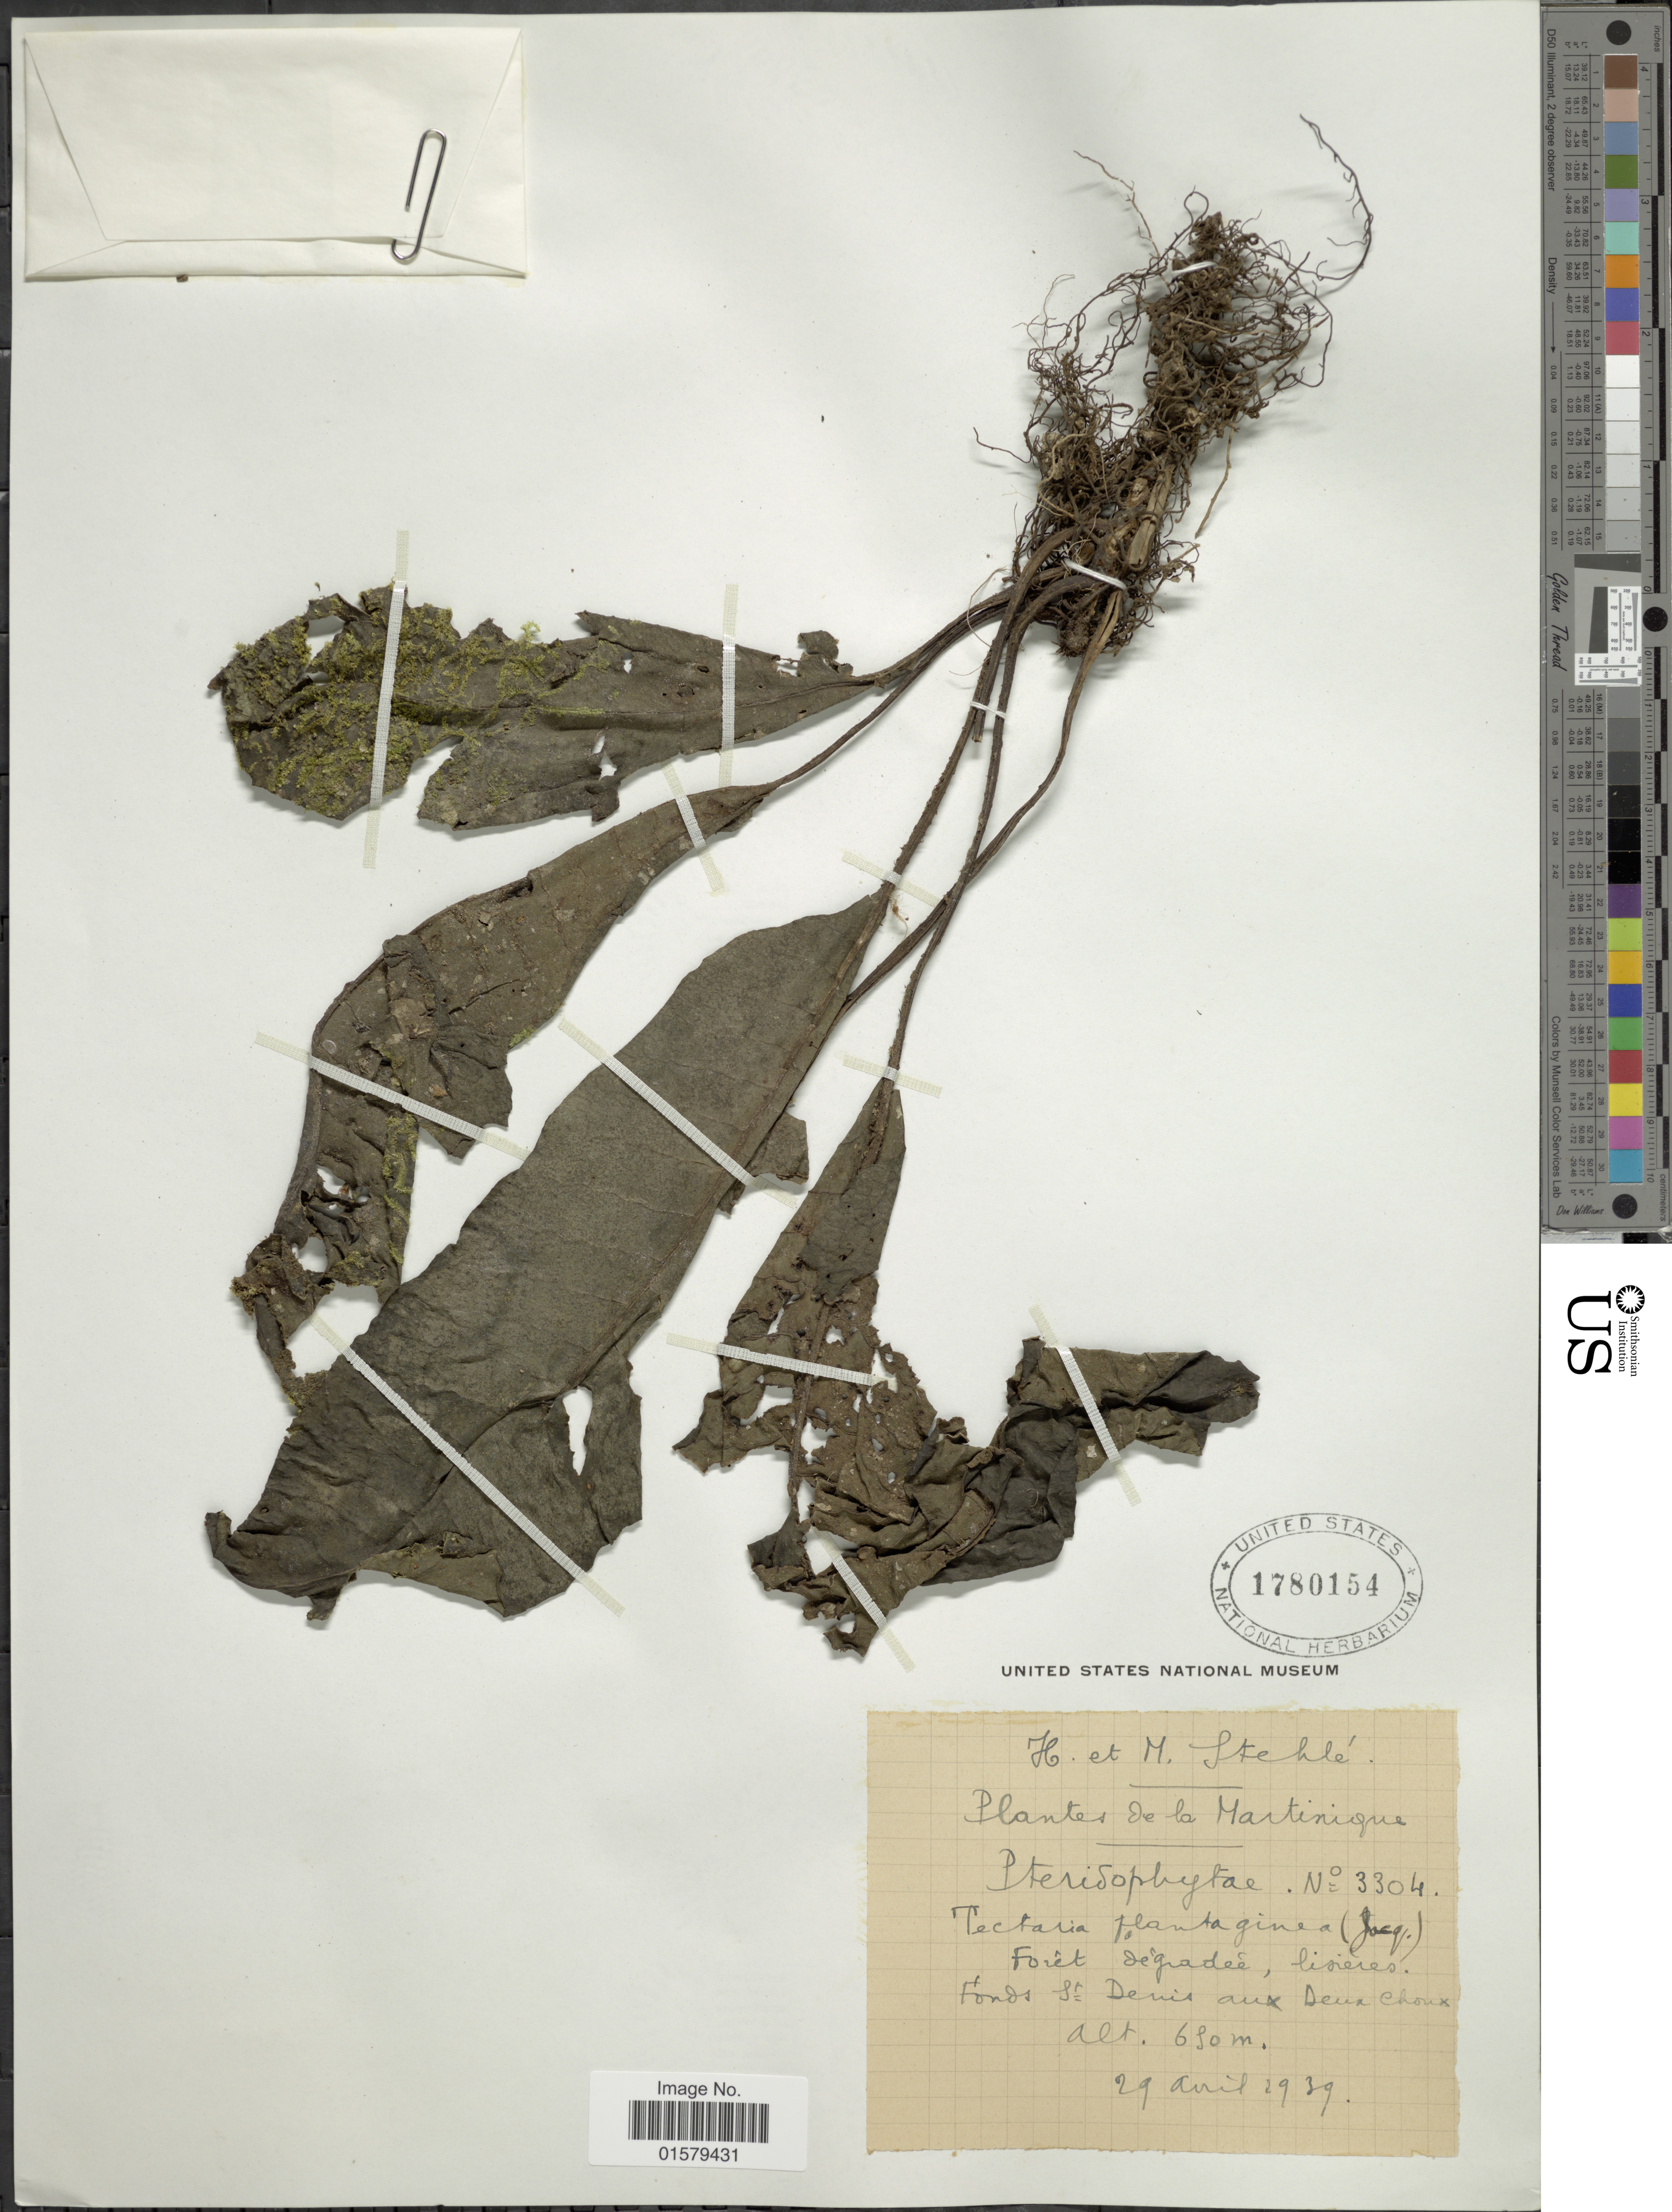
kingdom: Plantae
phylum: Tracheophyta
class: Polypodiopsida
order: Polypodiales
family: Tectariaceae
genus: Tectaria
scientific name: Tectaria plantaginea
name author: (Jacq.) Maxon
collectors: H. Stehlé & M. Stehlé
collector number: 3304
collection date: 1939-04-29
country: Martinique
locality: Tectaria Plantaginea (Jacq) Foret degradee, Lisieres. Fonds St. Denis aux Deux Choux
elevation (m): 650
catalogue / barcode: US 1780154